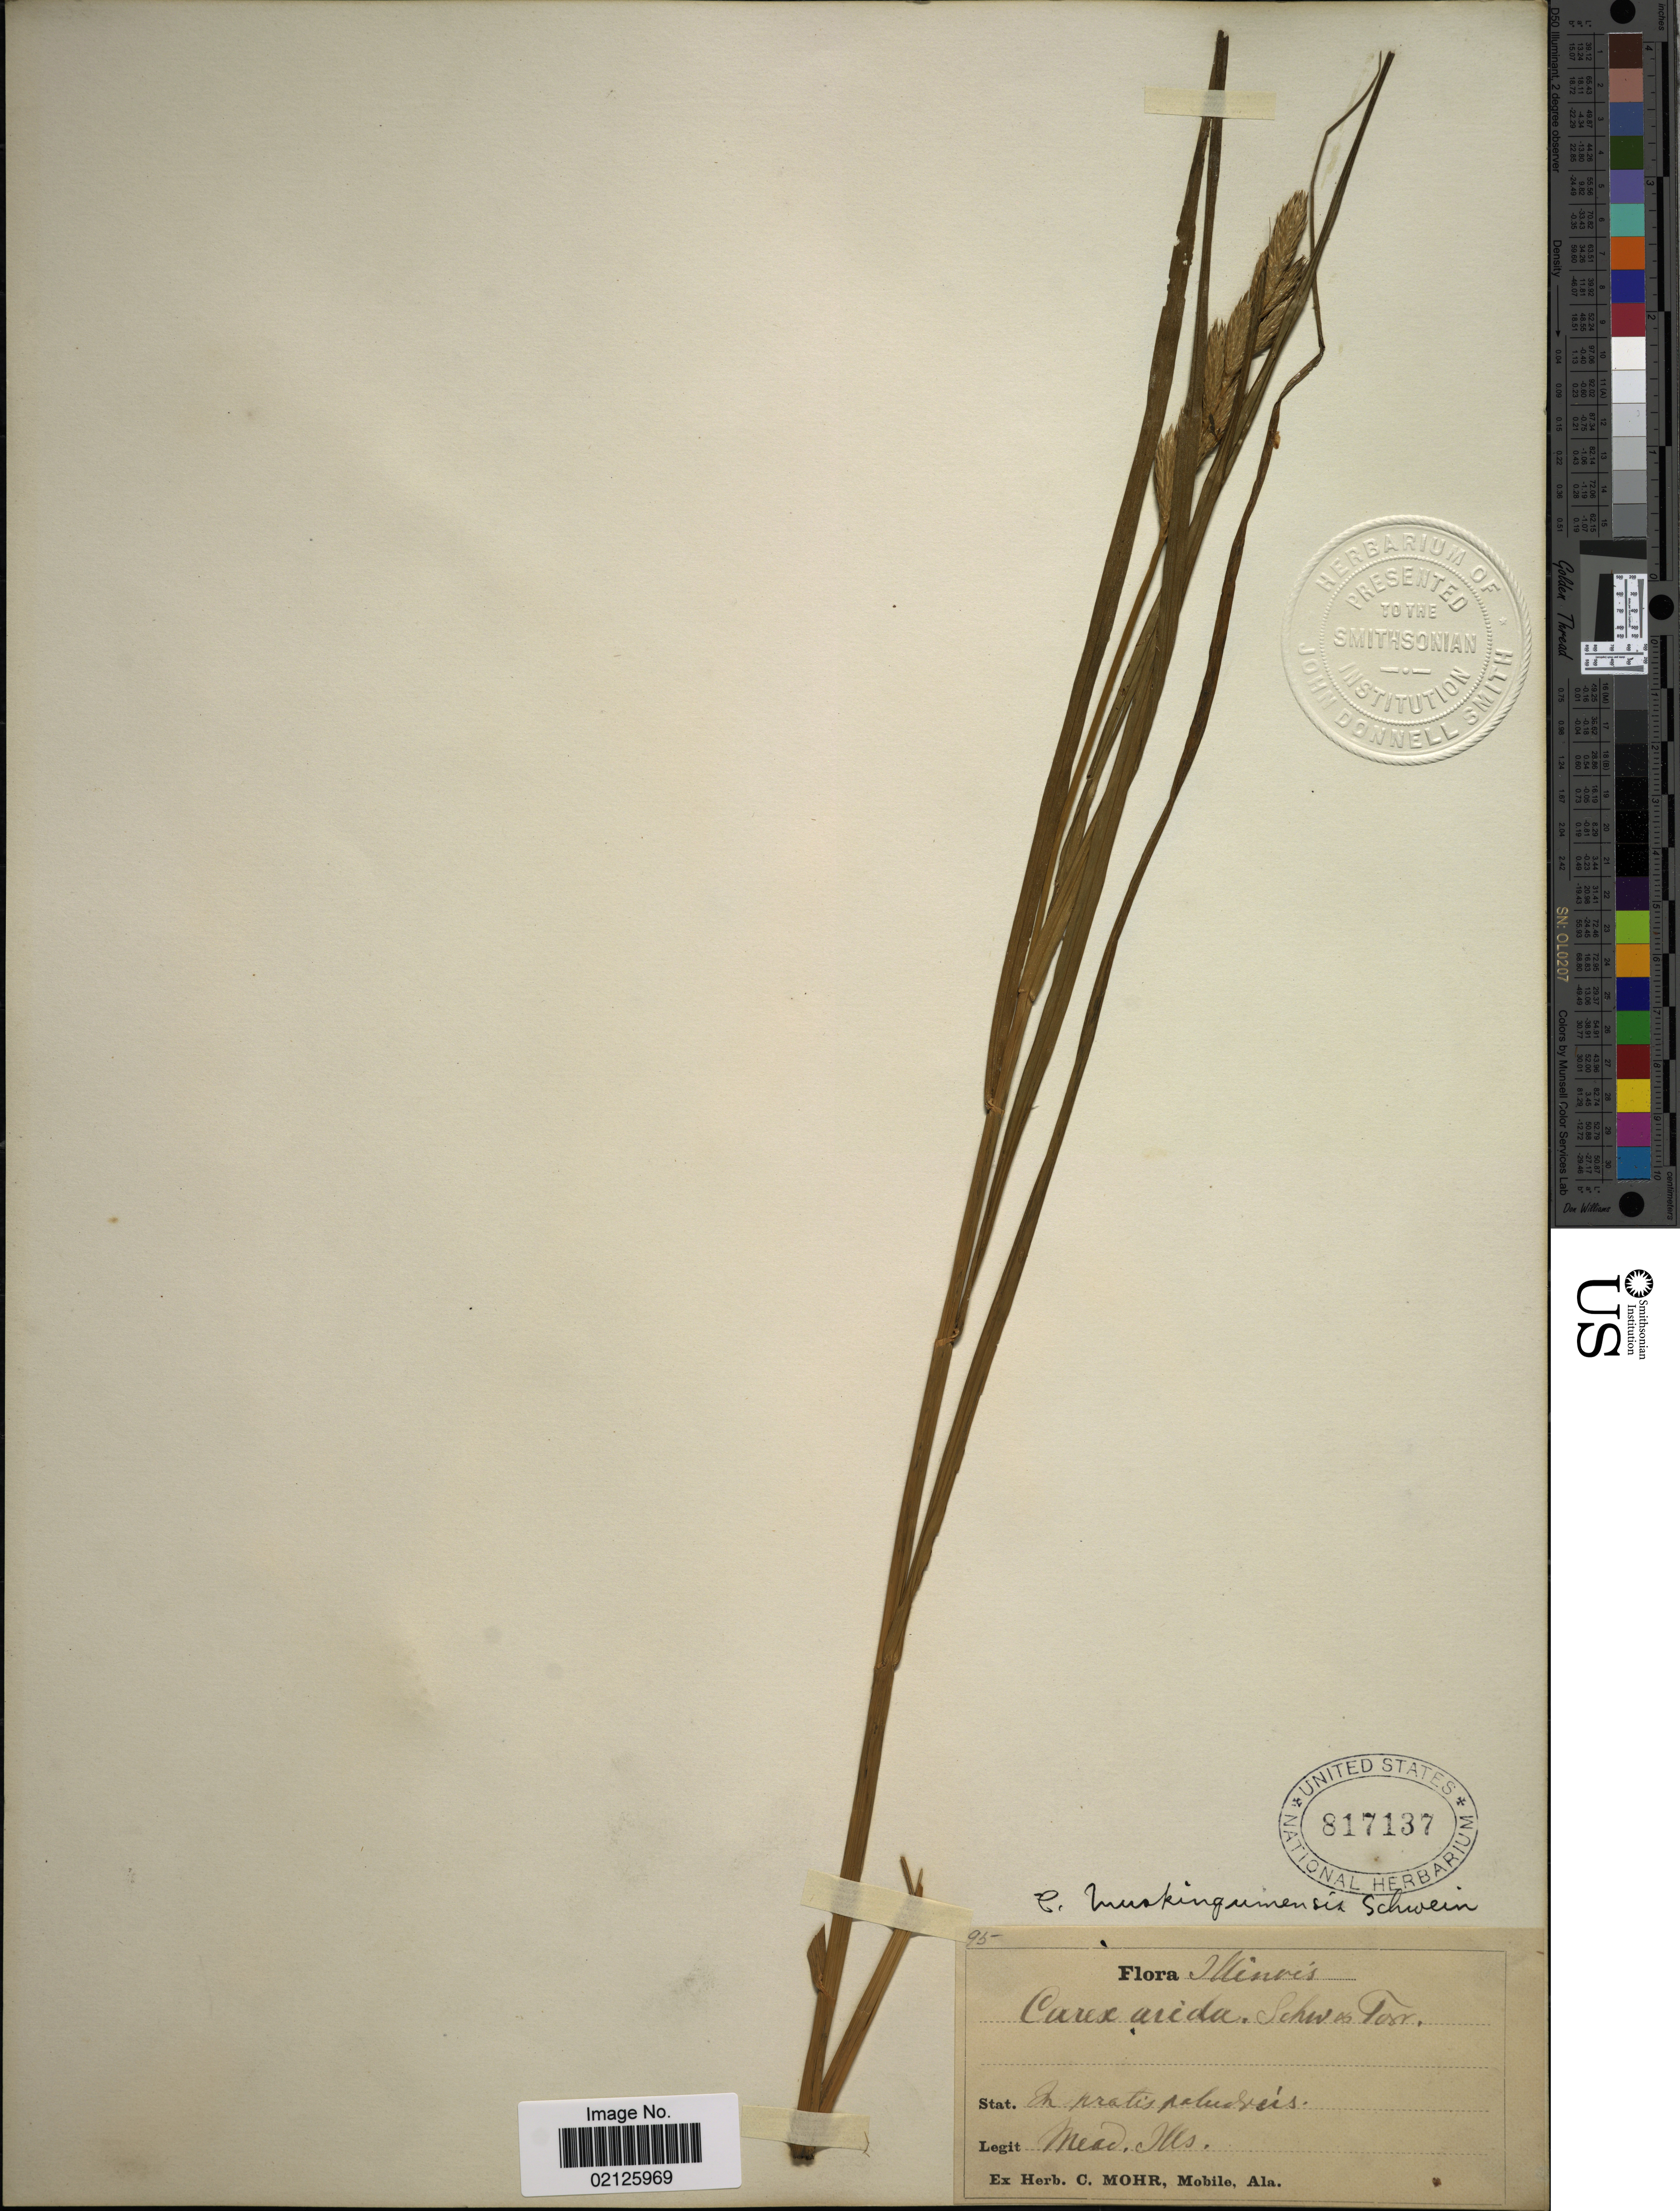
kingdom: Plantae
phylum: Tracheophyta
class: Liliopsida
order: Poales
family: Cyperaceae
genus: Carex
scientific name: Carex muskingumensis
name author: Schwein.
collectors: -. Mead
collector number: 95*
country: United States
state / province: Illinois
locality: In pratis paludosis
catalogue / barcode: US 817137